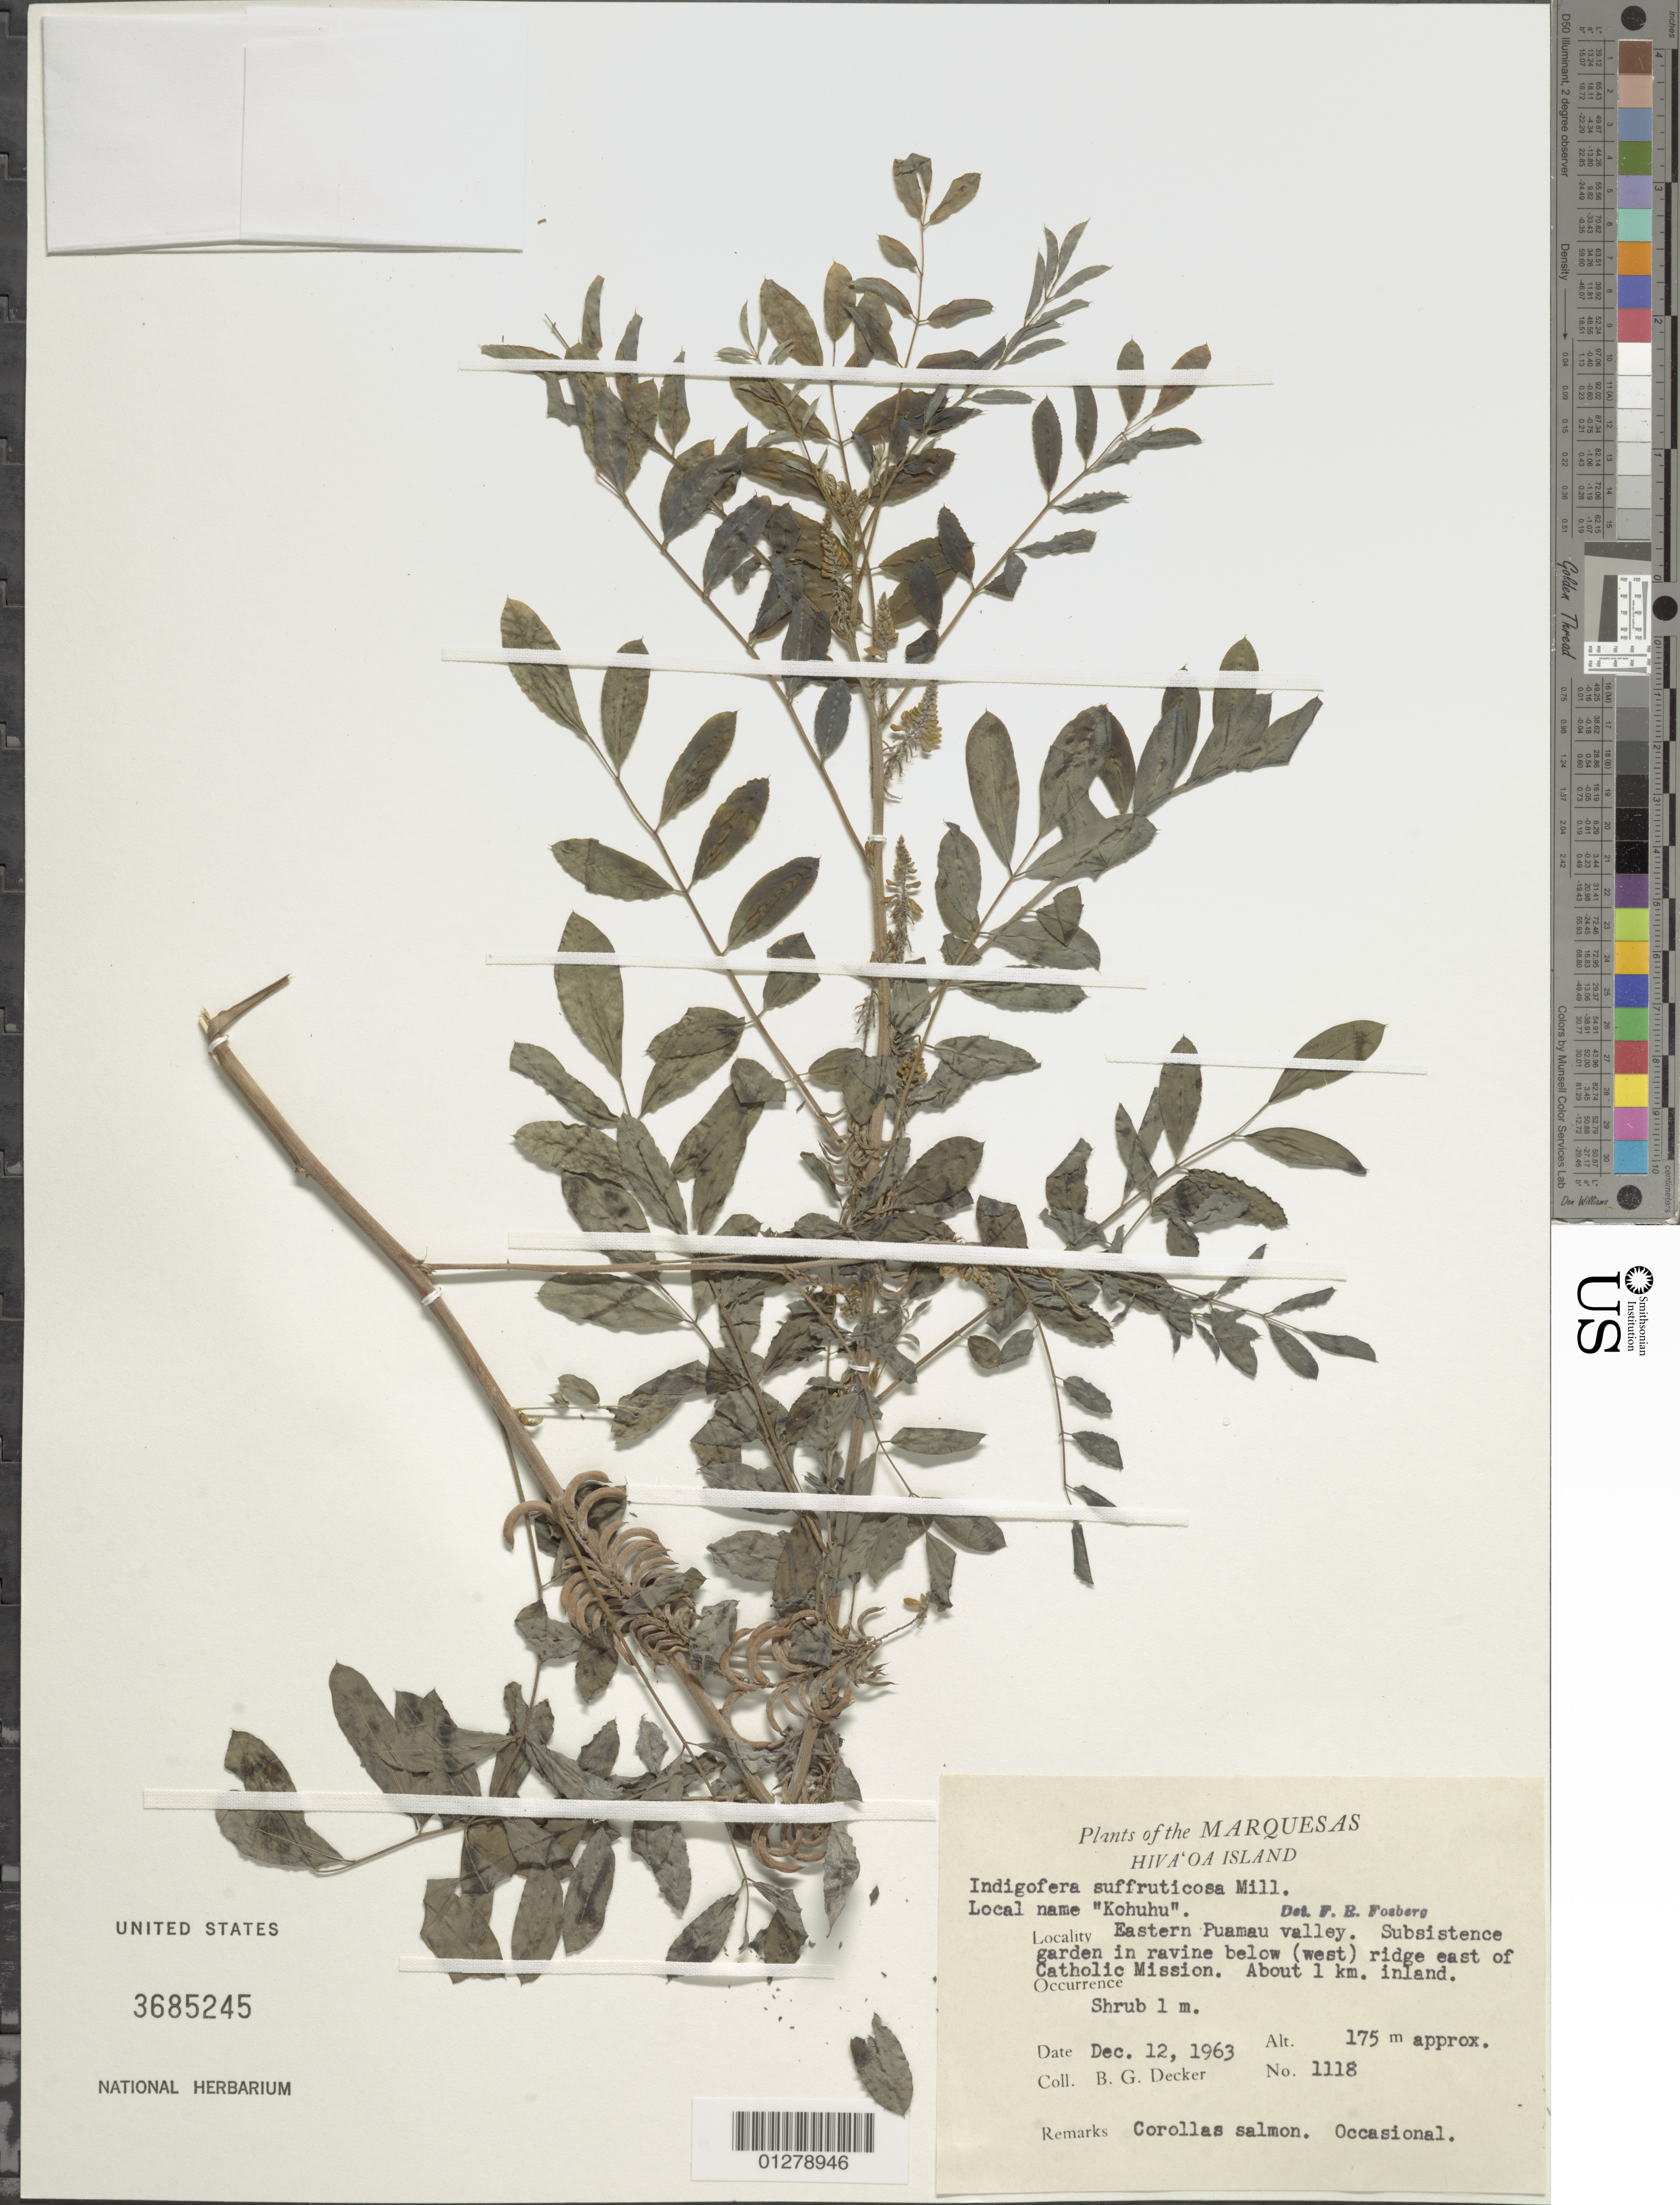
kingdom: Plantae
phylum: Tracheophyta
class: Magnoliopsida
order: Fabales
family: Fabaceae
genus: Indigofera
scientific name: Indigofera suffruticosa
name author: Mill.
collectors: B. G. Decker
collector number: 1118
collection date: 1963-12-12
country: French Polynesia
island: Hiva Oa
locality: E Puamau Valley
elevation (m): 175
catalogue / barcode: US 3685245